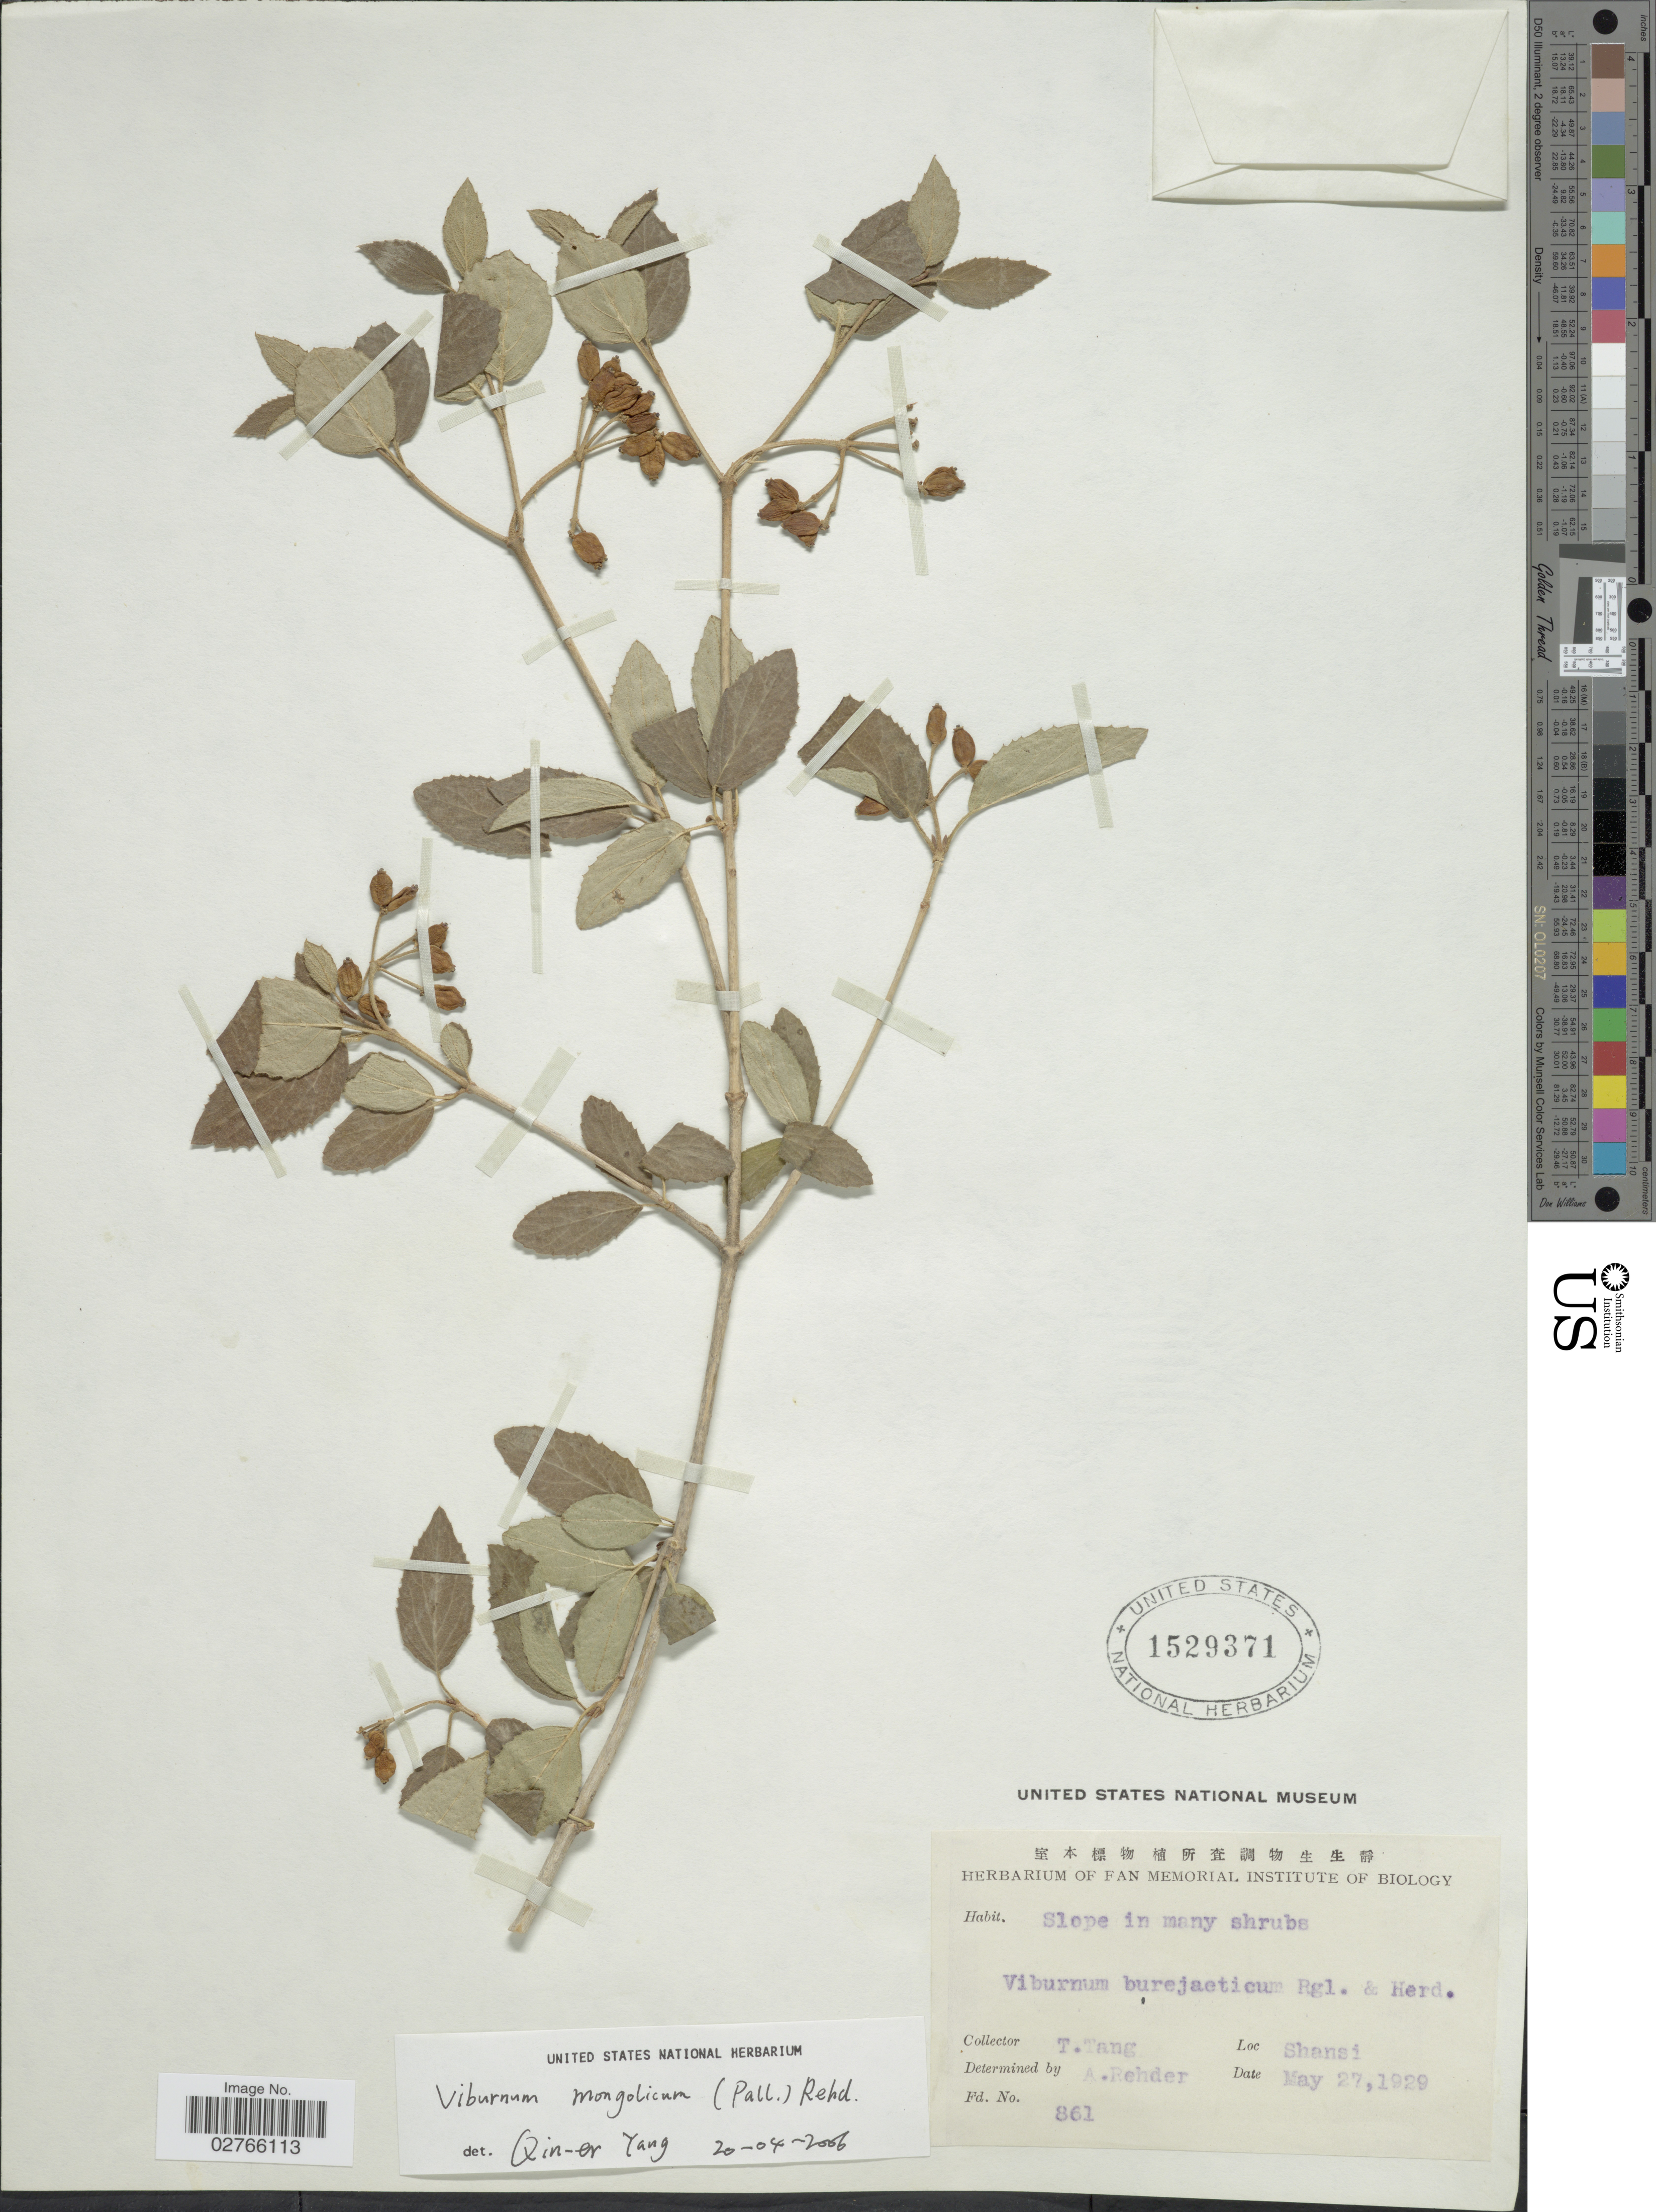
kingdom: Plantae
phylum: Tracheophyta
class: Magnoliopsida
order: Dipsacales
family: Viburnaceae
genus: Viburnum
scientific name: Viburnum mongolicum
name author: (Pall.) Rehder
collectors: T. Tang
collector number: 861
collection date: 1929-05-27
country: China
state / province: Shanxi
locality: Shansi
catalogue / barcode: US 1529371